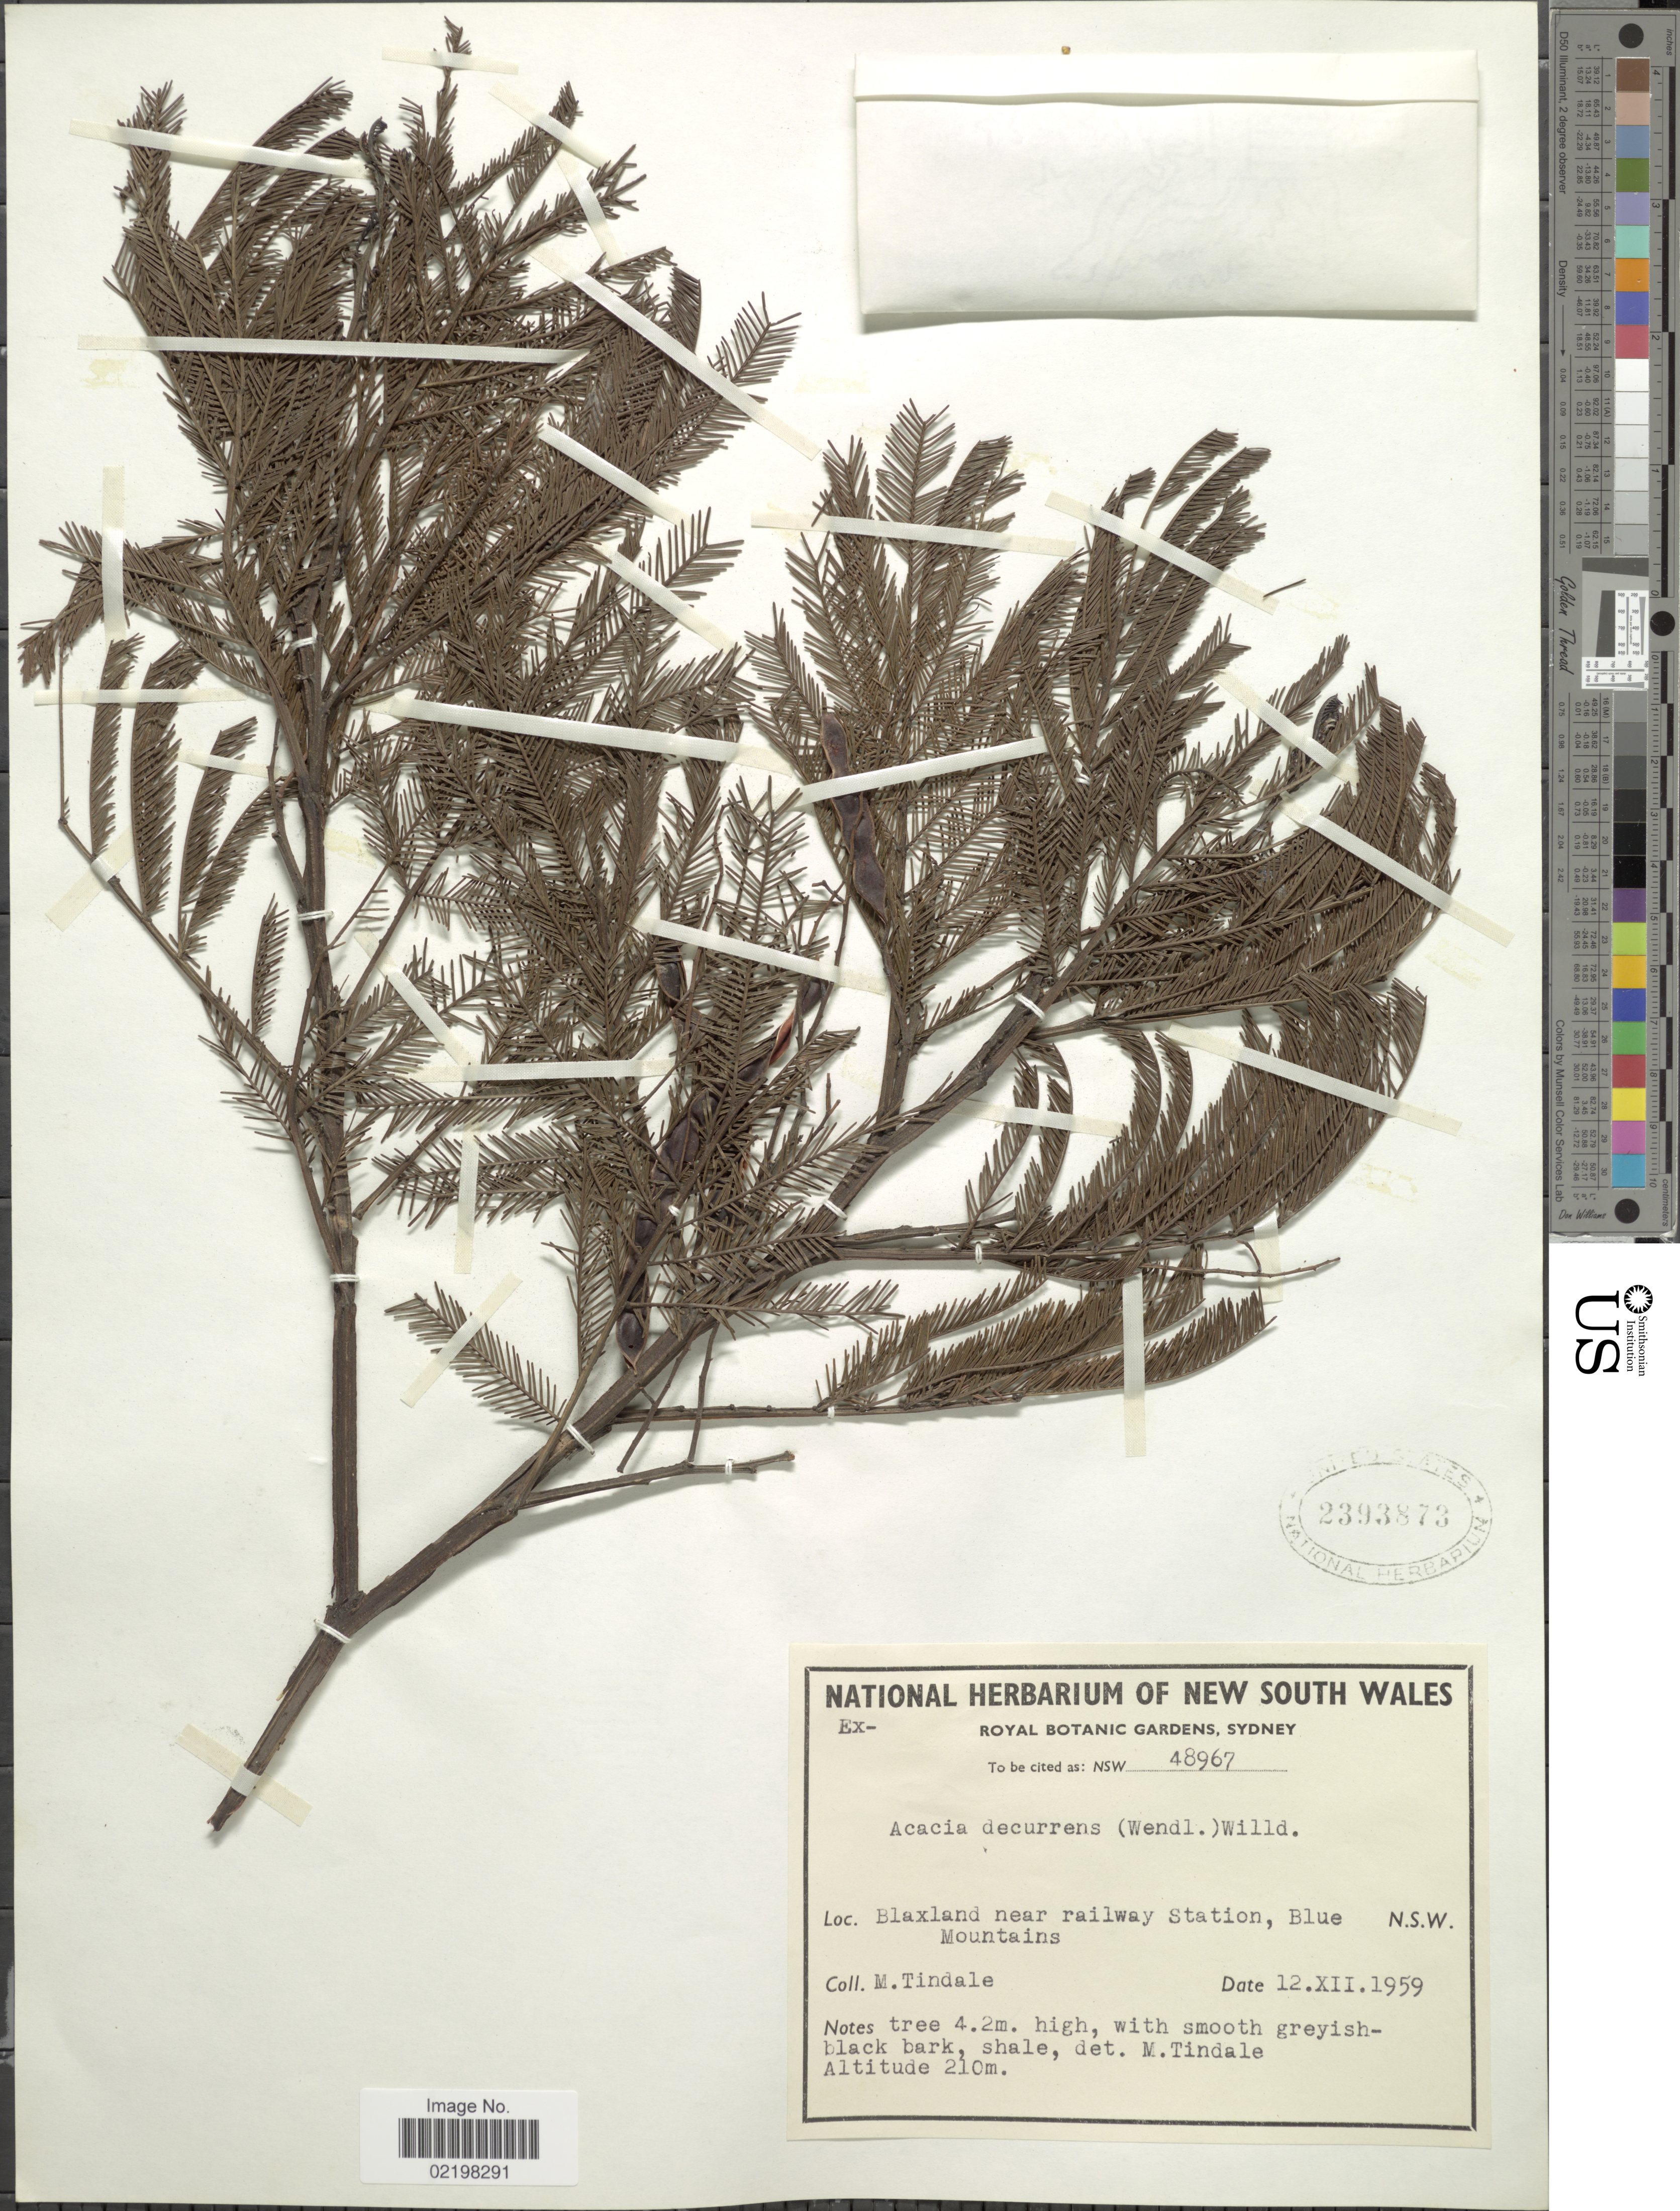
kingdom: Plantae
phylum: Tracheophyta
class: Magnoliopsida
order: Fabales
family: Fabaceae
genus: Acacia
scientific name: Acacia decurrens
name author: (J.C. Wendl.) Willd.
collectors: M. D. Tindale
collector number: NSW 48967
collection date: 1959-12-12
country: Australia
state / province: New South Wales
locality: Blaxland near railway Station, Blue Mountains,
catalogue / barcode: US 2393873